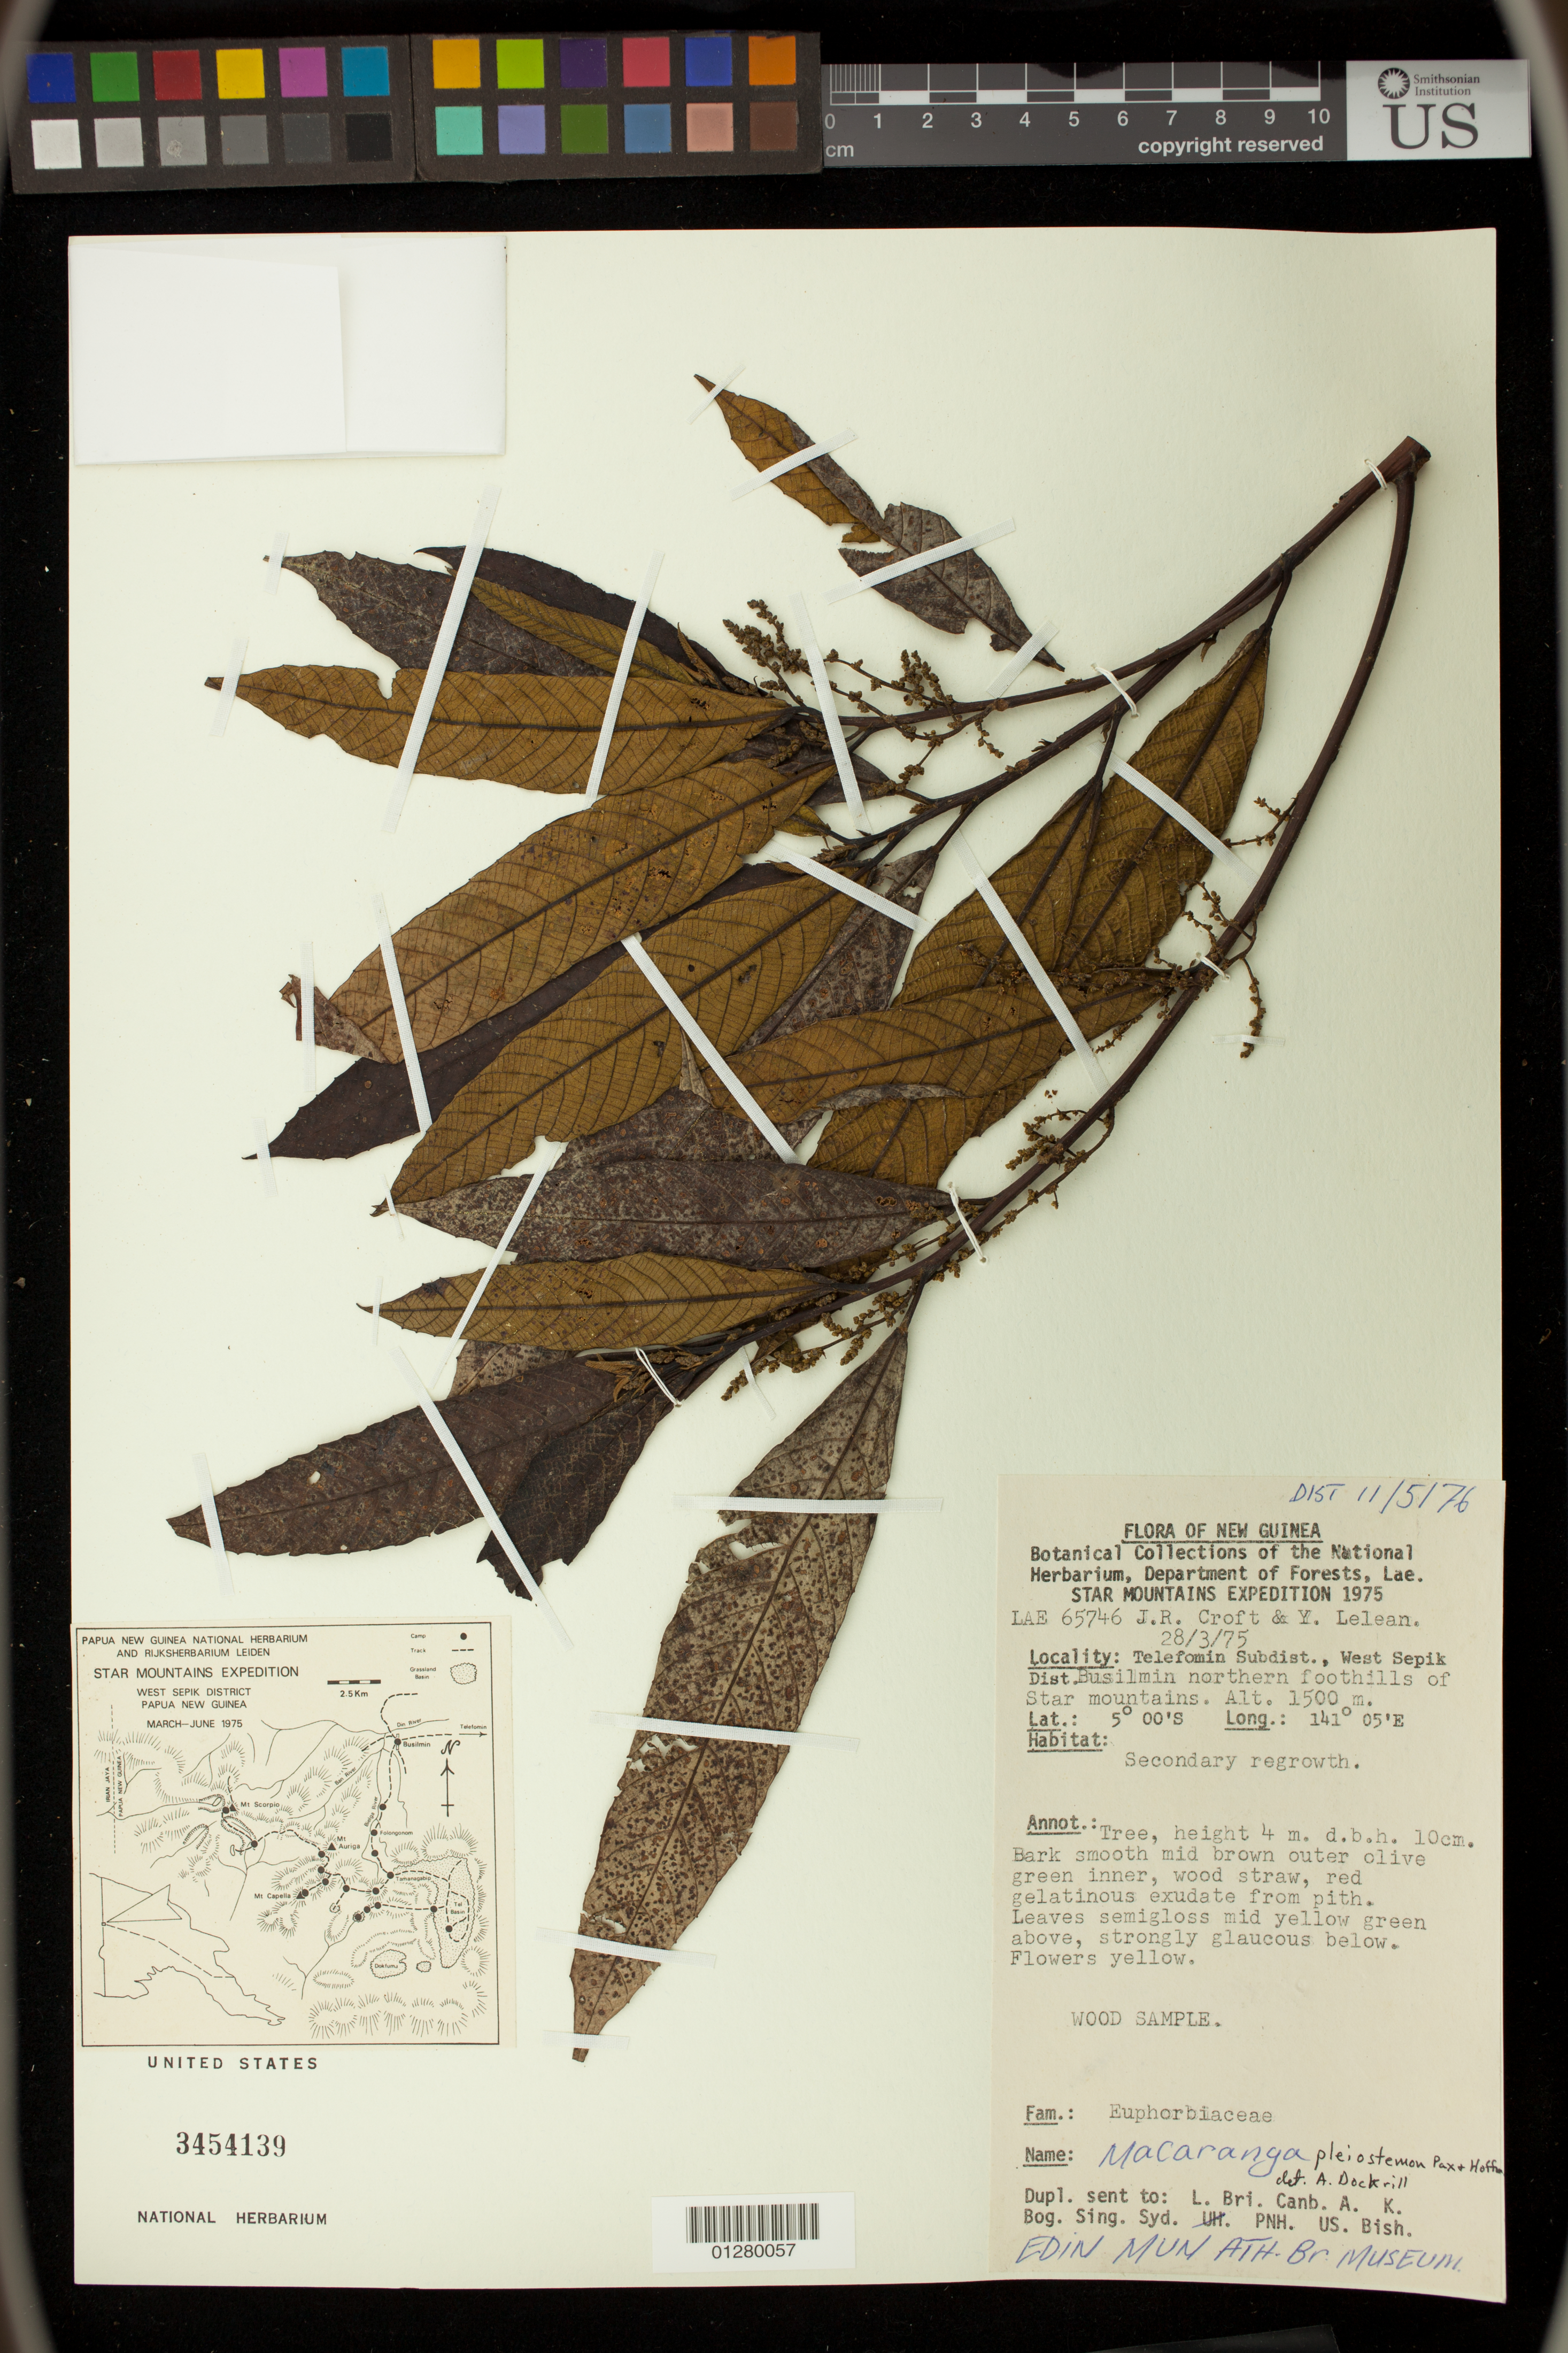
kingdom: Plantae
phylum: Tracheophyta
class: Magnoliopsida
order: Malpighiales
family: Euphorbiaceae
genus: Macaranga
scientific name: Macaranga pleiostemon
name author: Pax & K. Hoffm.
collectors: Y. Lelean & J. R. Croft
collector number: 65746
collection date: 1975-03-28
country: Papua New Guinea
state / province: Sandaun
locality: Telefomin Subdist., West Sepik Dist. Busilmin northern foothills of Star mountains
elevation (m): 1500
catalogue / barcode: US 3454139